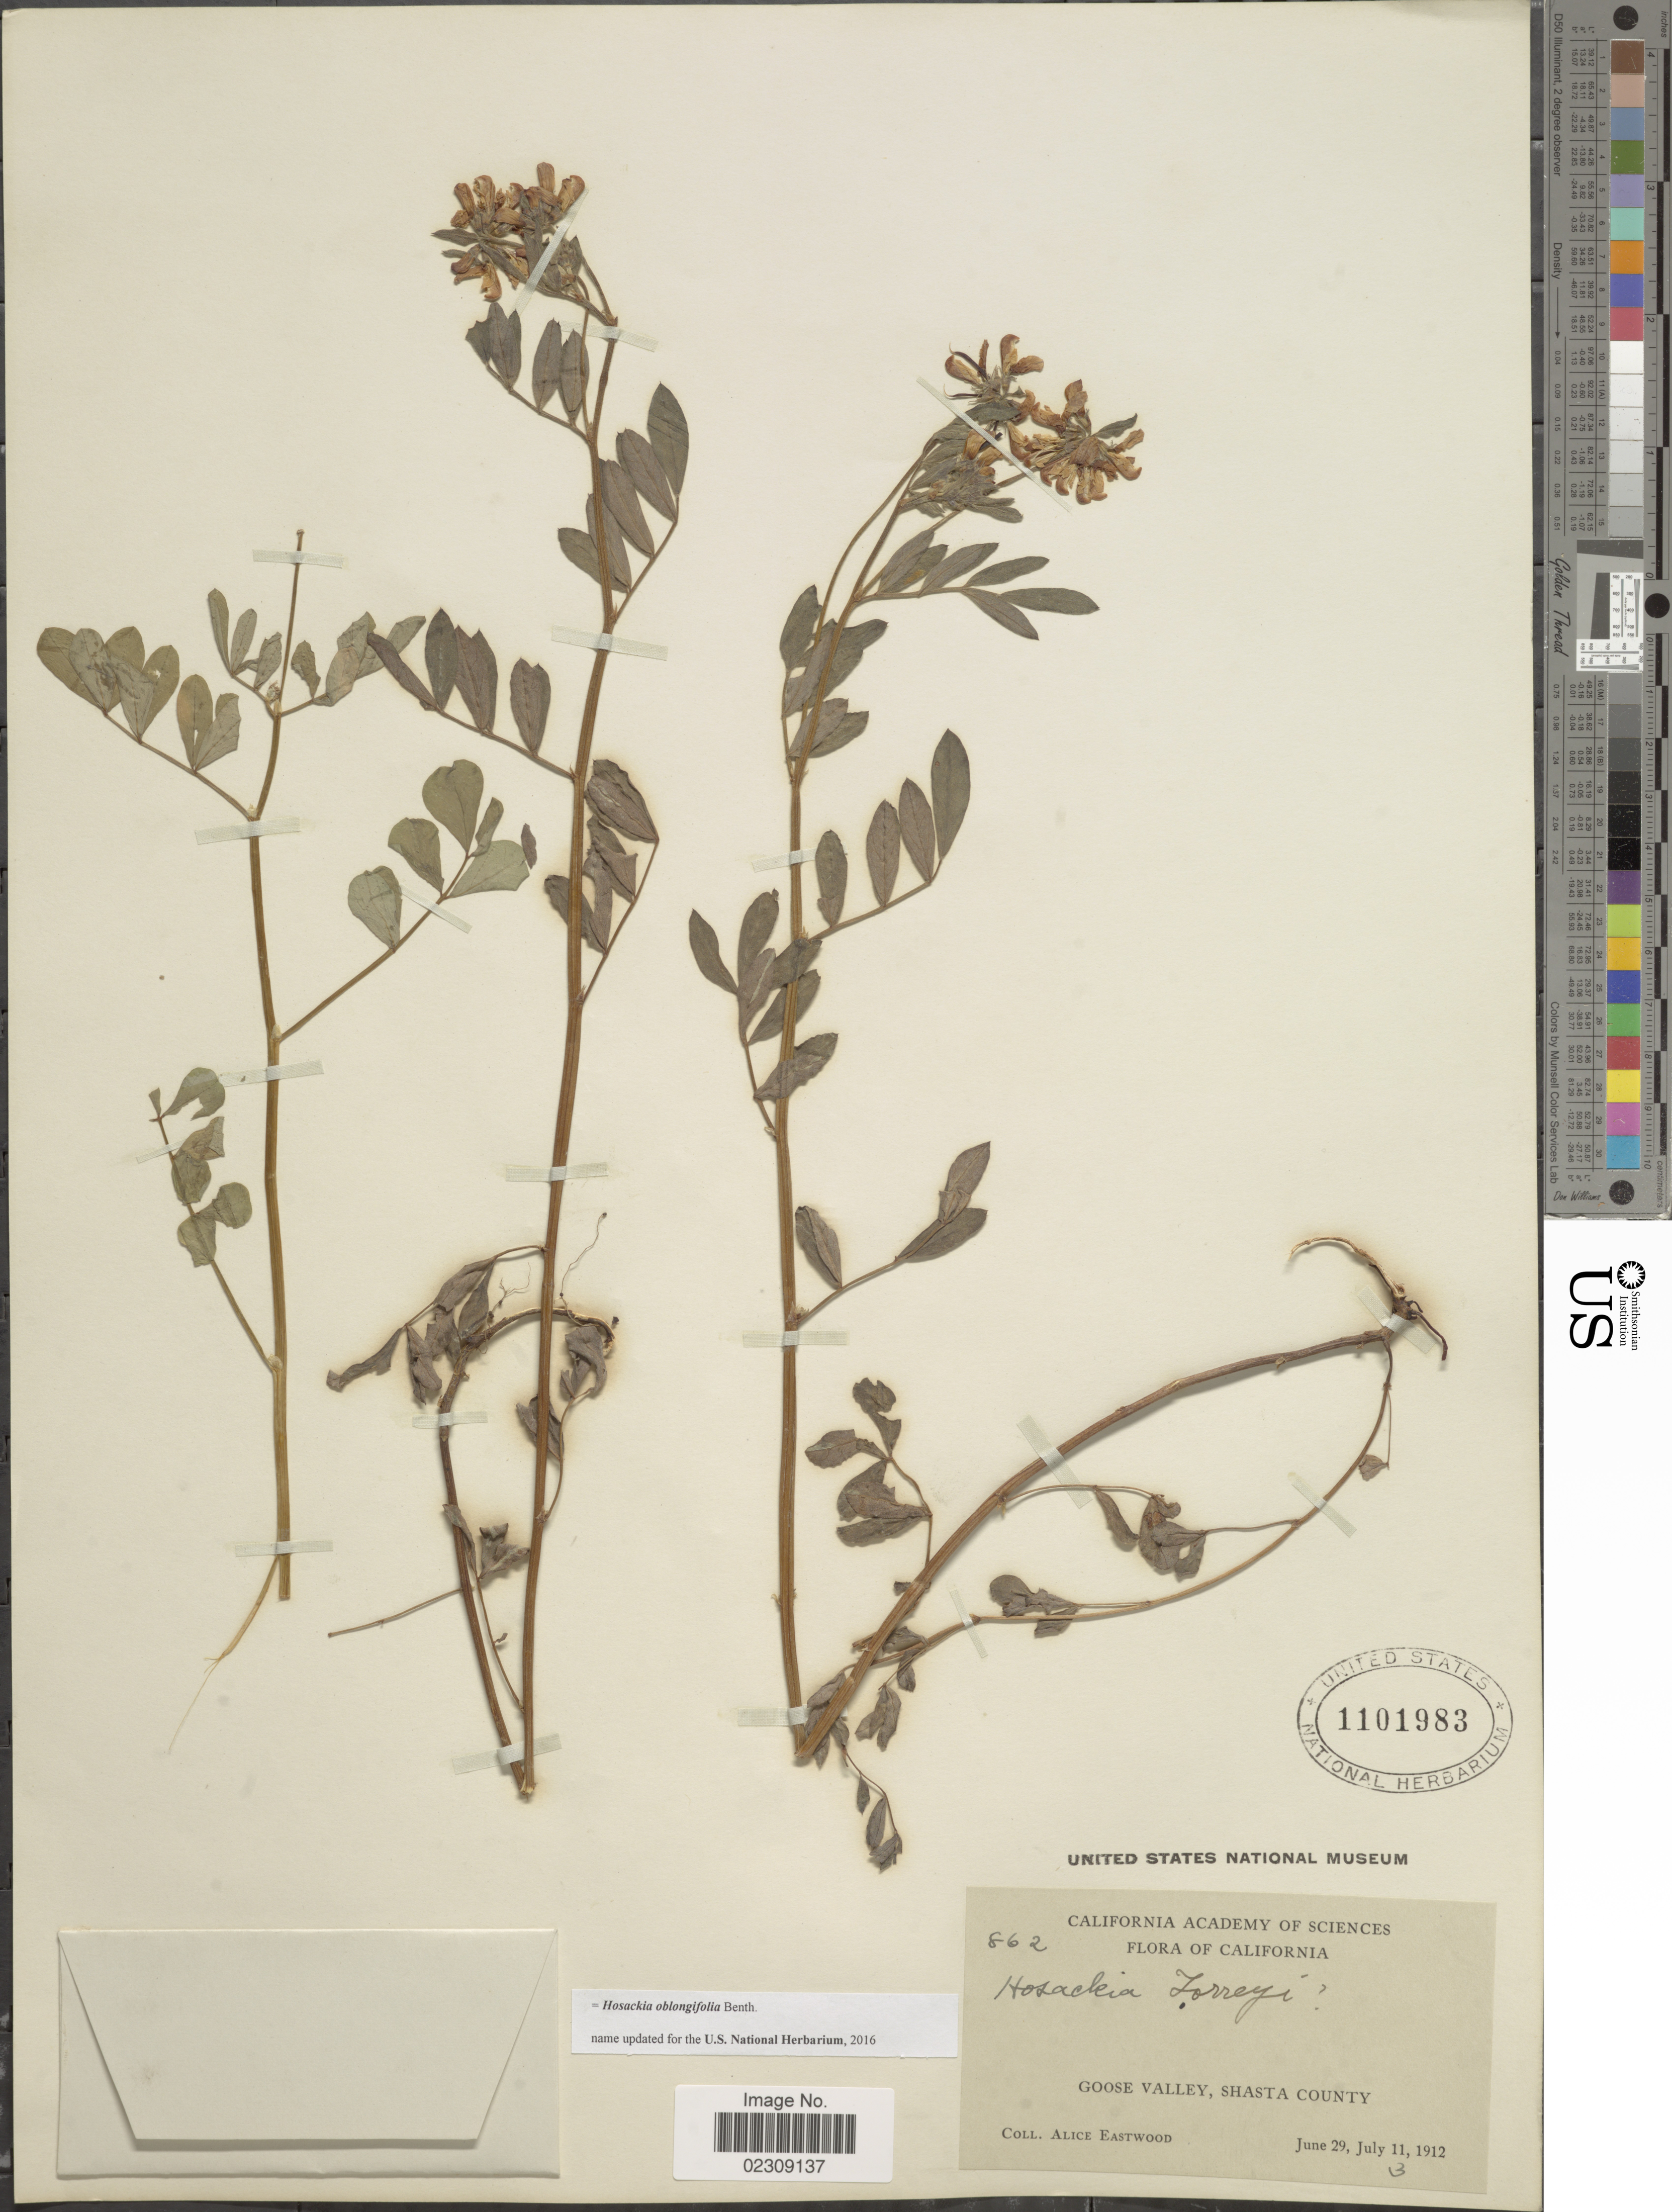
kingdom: Plantae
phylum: Tracheophyta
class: Magnoliopsida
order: Fabales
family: Fabaceae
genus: Hosackia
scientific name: Hosackia oblongifolia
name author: Benth.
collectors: A. Eastwood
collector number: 862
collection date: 1912-06-29/1912-07-03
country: United States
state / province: California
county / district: Shasta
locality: Goose Valley, Shasta County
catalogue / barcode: US 1101983